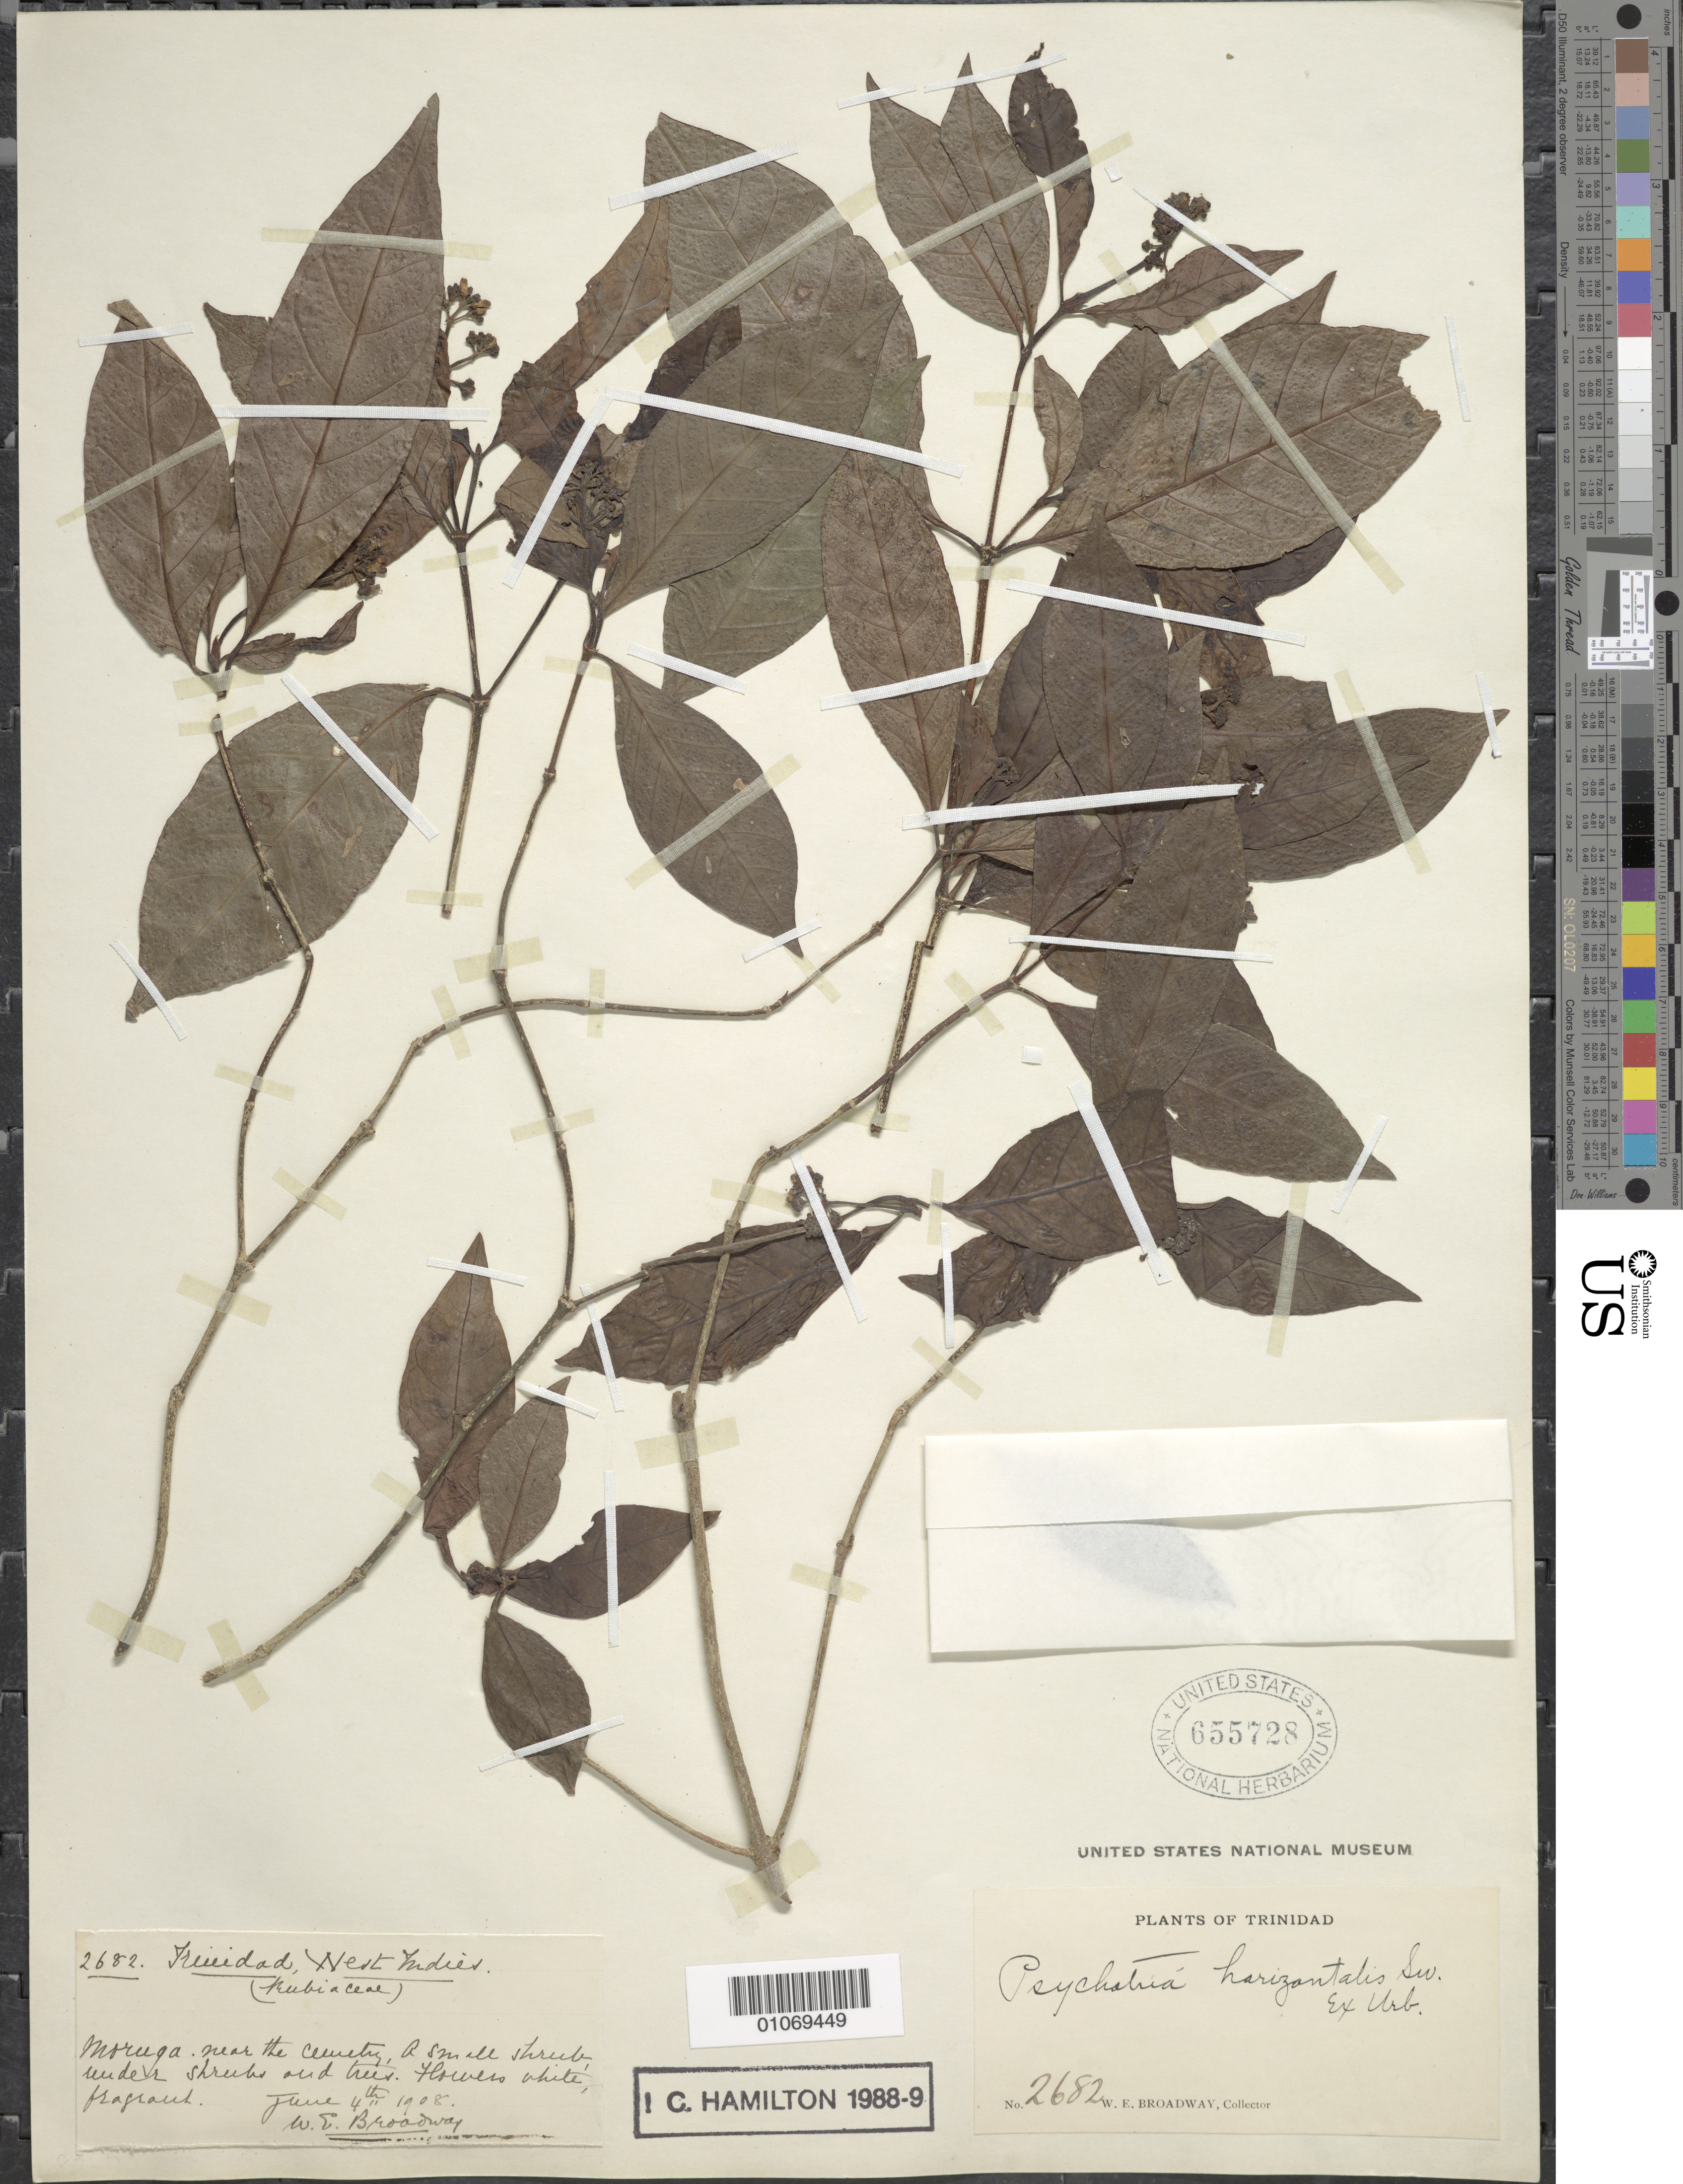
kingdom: Plantae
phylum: Tracheophyta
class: Magnoliopsida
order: Gentianales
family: Rubiaceae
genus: Psychotria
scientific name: Psychotria horizontalis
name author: Sw.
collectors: W. E. Broadway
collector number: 2682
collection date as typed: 04 Jan 1908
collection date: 1908-01-04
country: Trinidad and Tobago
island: Trinidad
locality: Moruga, near the cemetary.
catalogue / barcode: US 655728